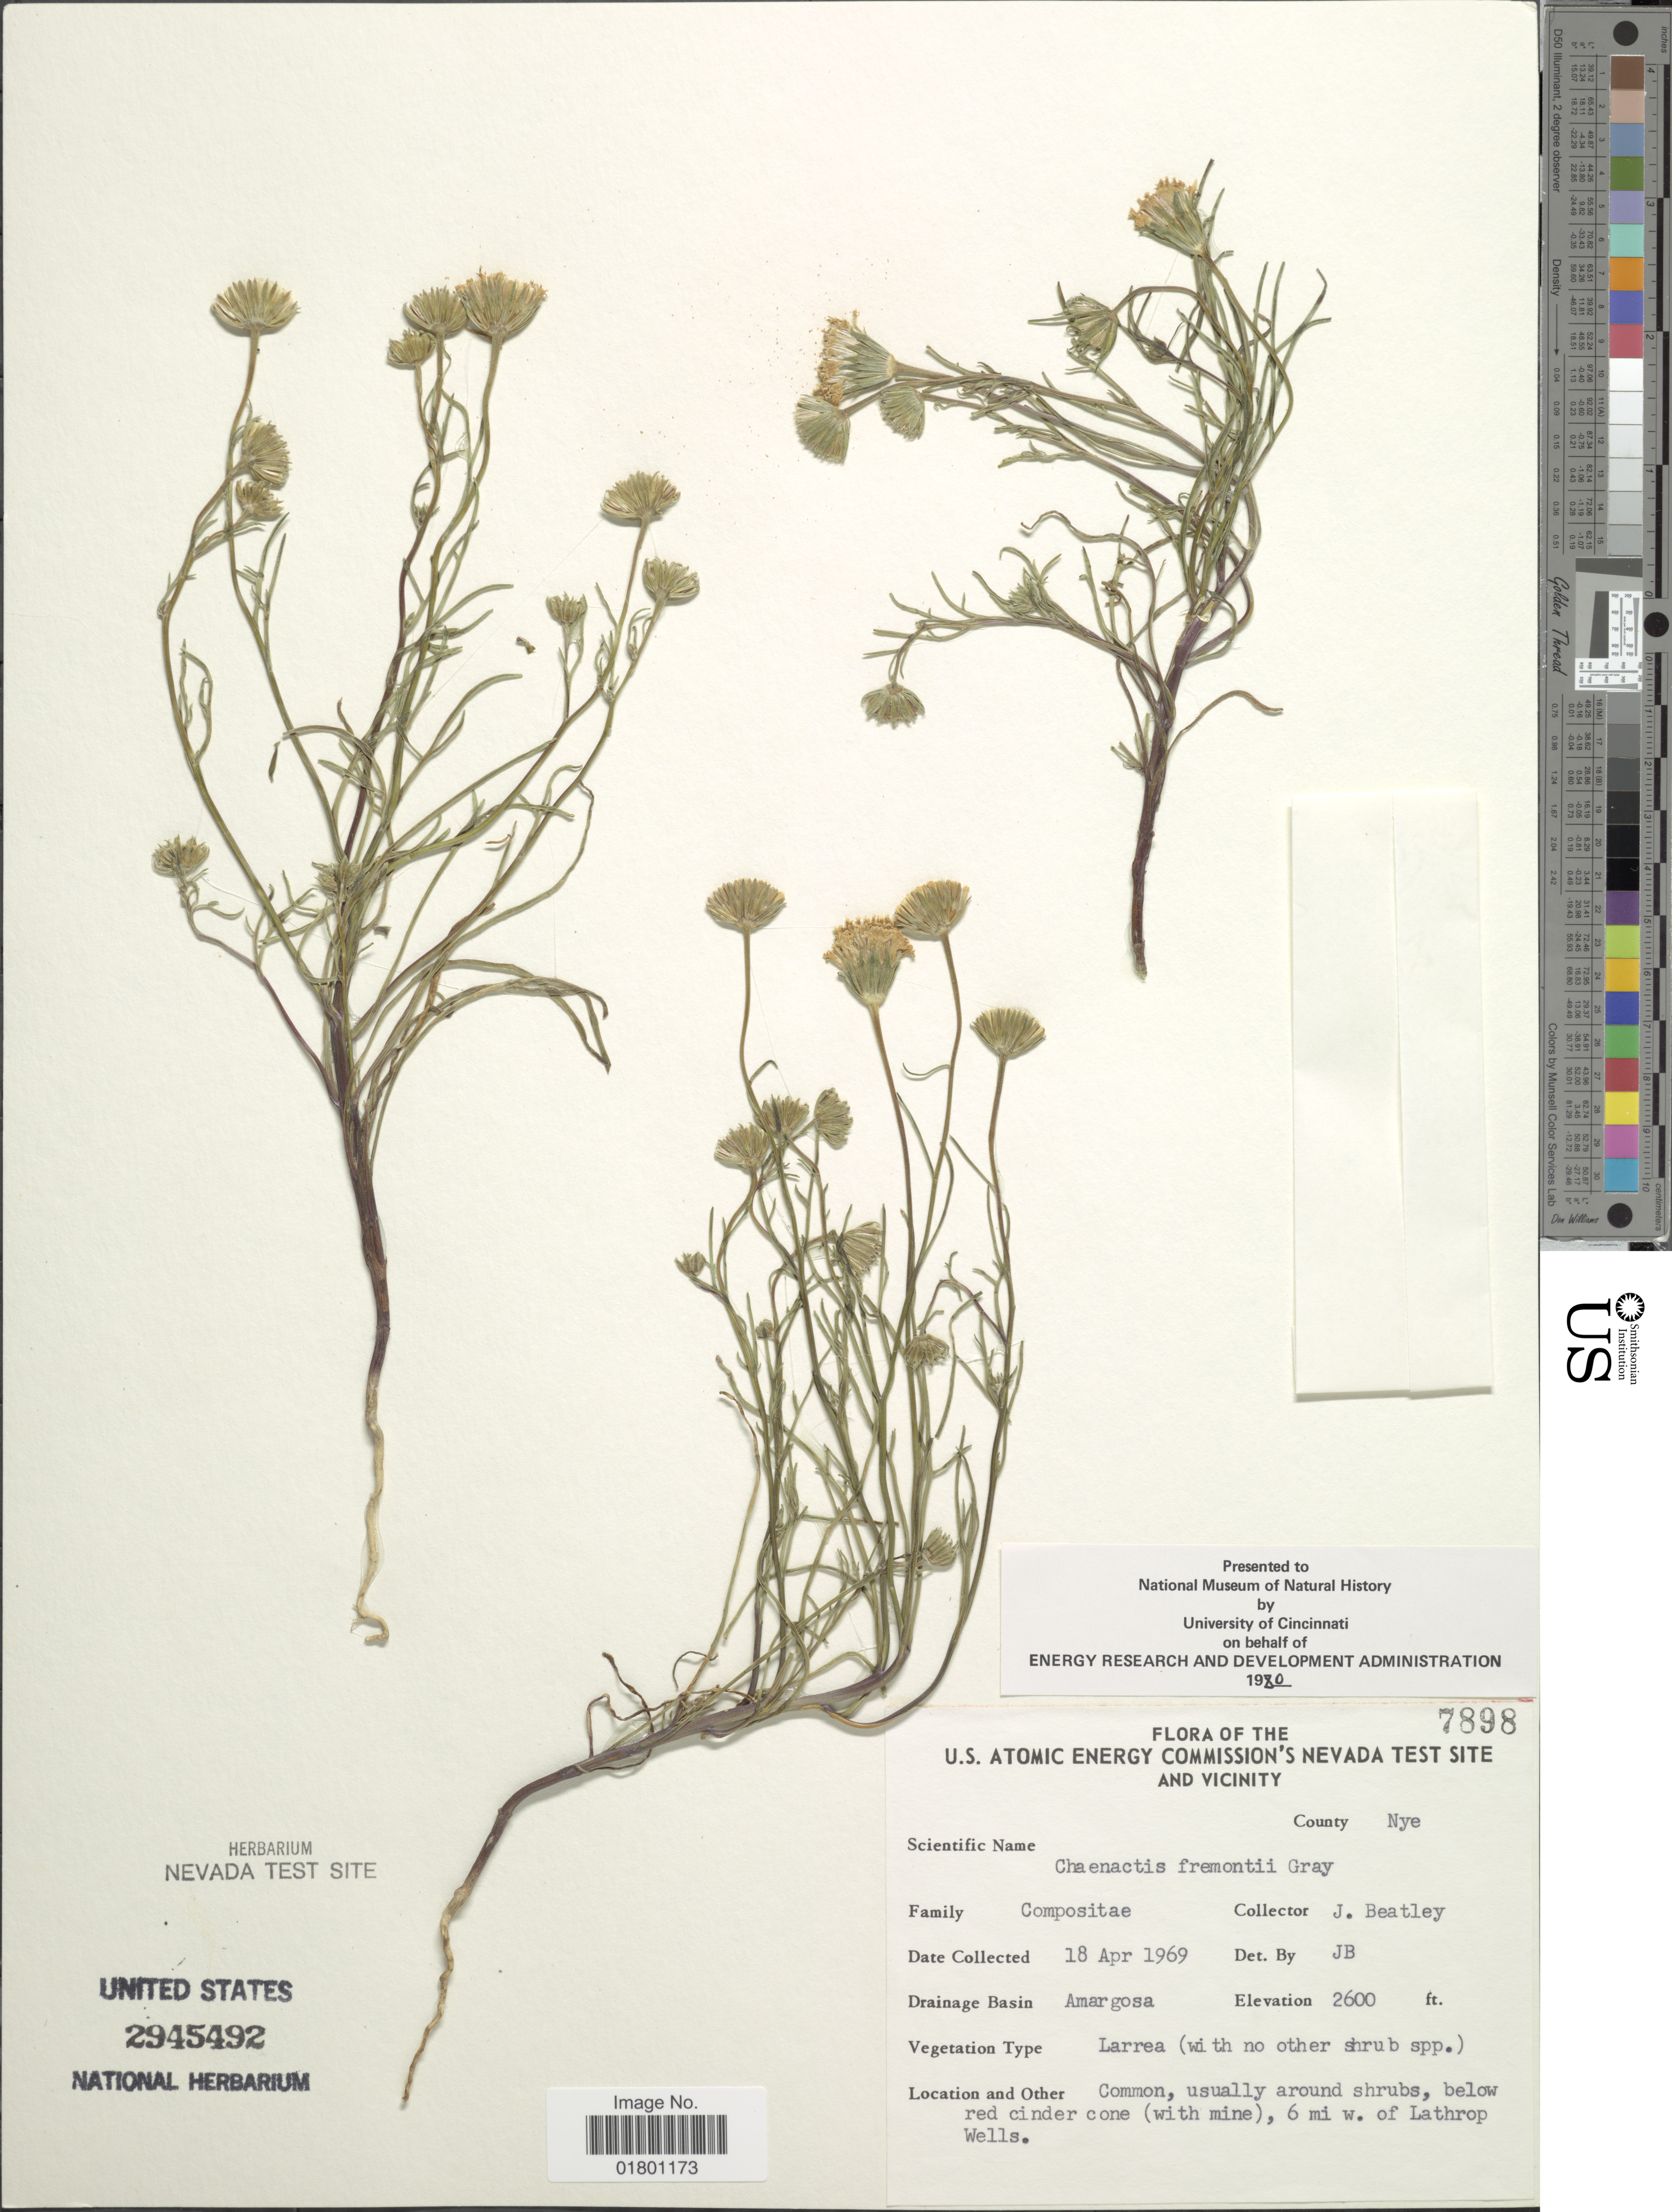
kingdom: Plantae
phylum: Tracheophyta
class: Magnoliopsida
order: Asterales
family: Asteraceae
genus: Chaenactis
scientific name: Chaenactis fremontii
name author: A. Gray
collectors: J. C. Beatley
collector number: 7898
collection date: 1969-04-18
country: United States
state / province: Nevada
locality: U.S. Atomic Energy Commission's Nevada Test Site and Vicinity, County Nye, Amargosa, Common, usually around shrubs, below red cinder cone (with mine), 6 mi w. of Lathrop Wells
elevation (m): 792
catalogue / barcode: US 2945492